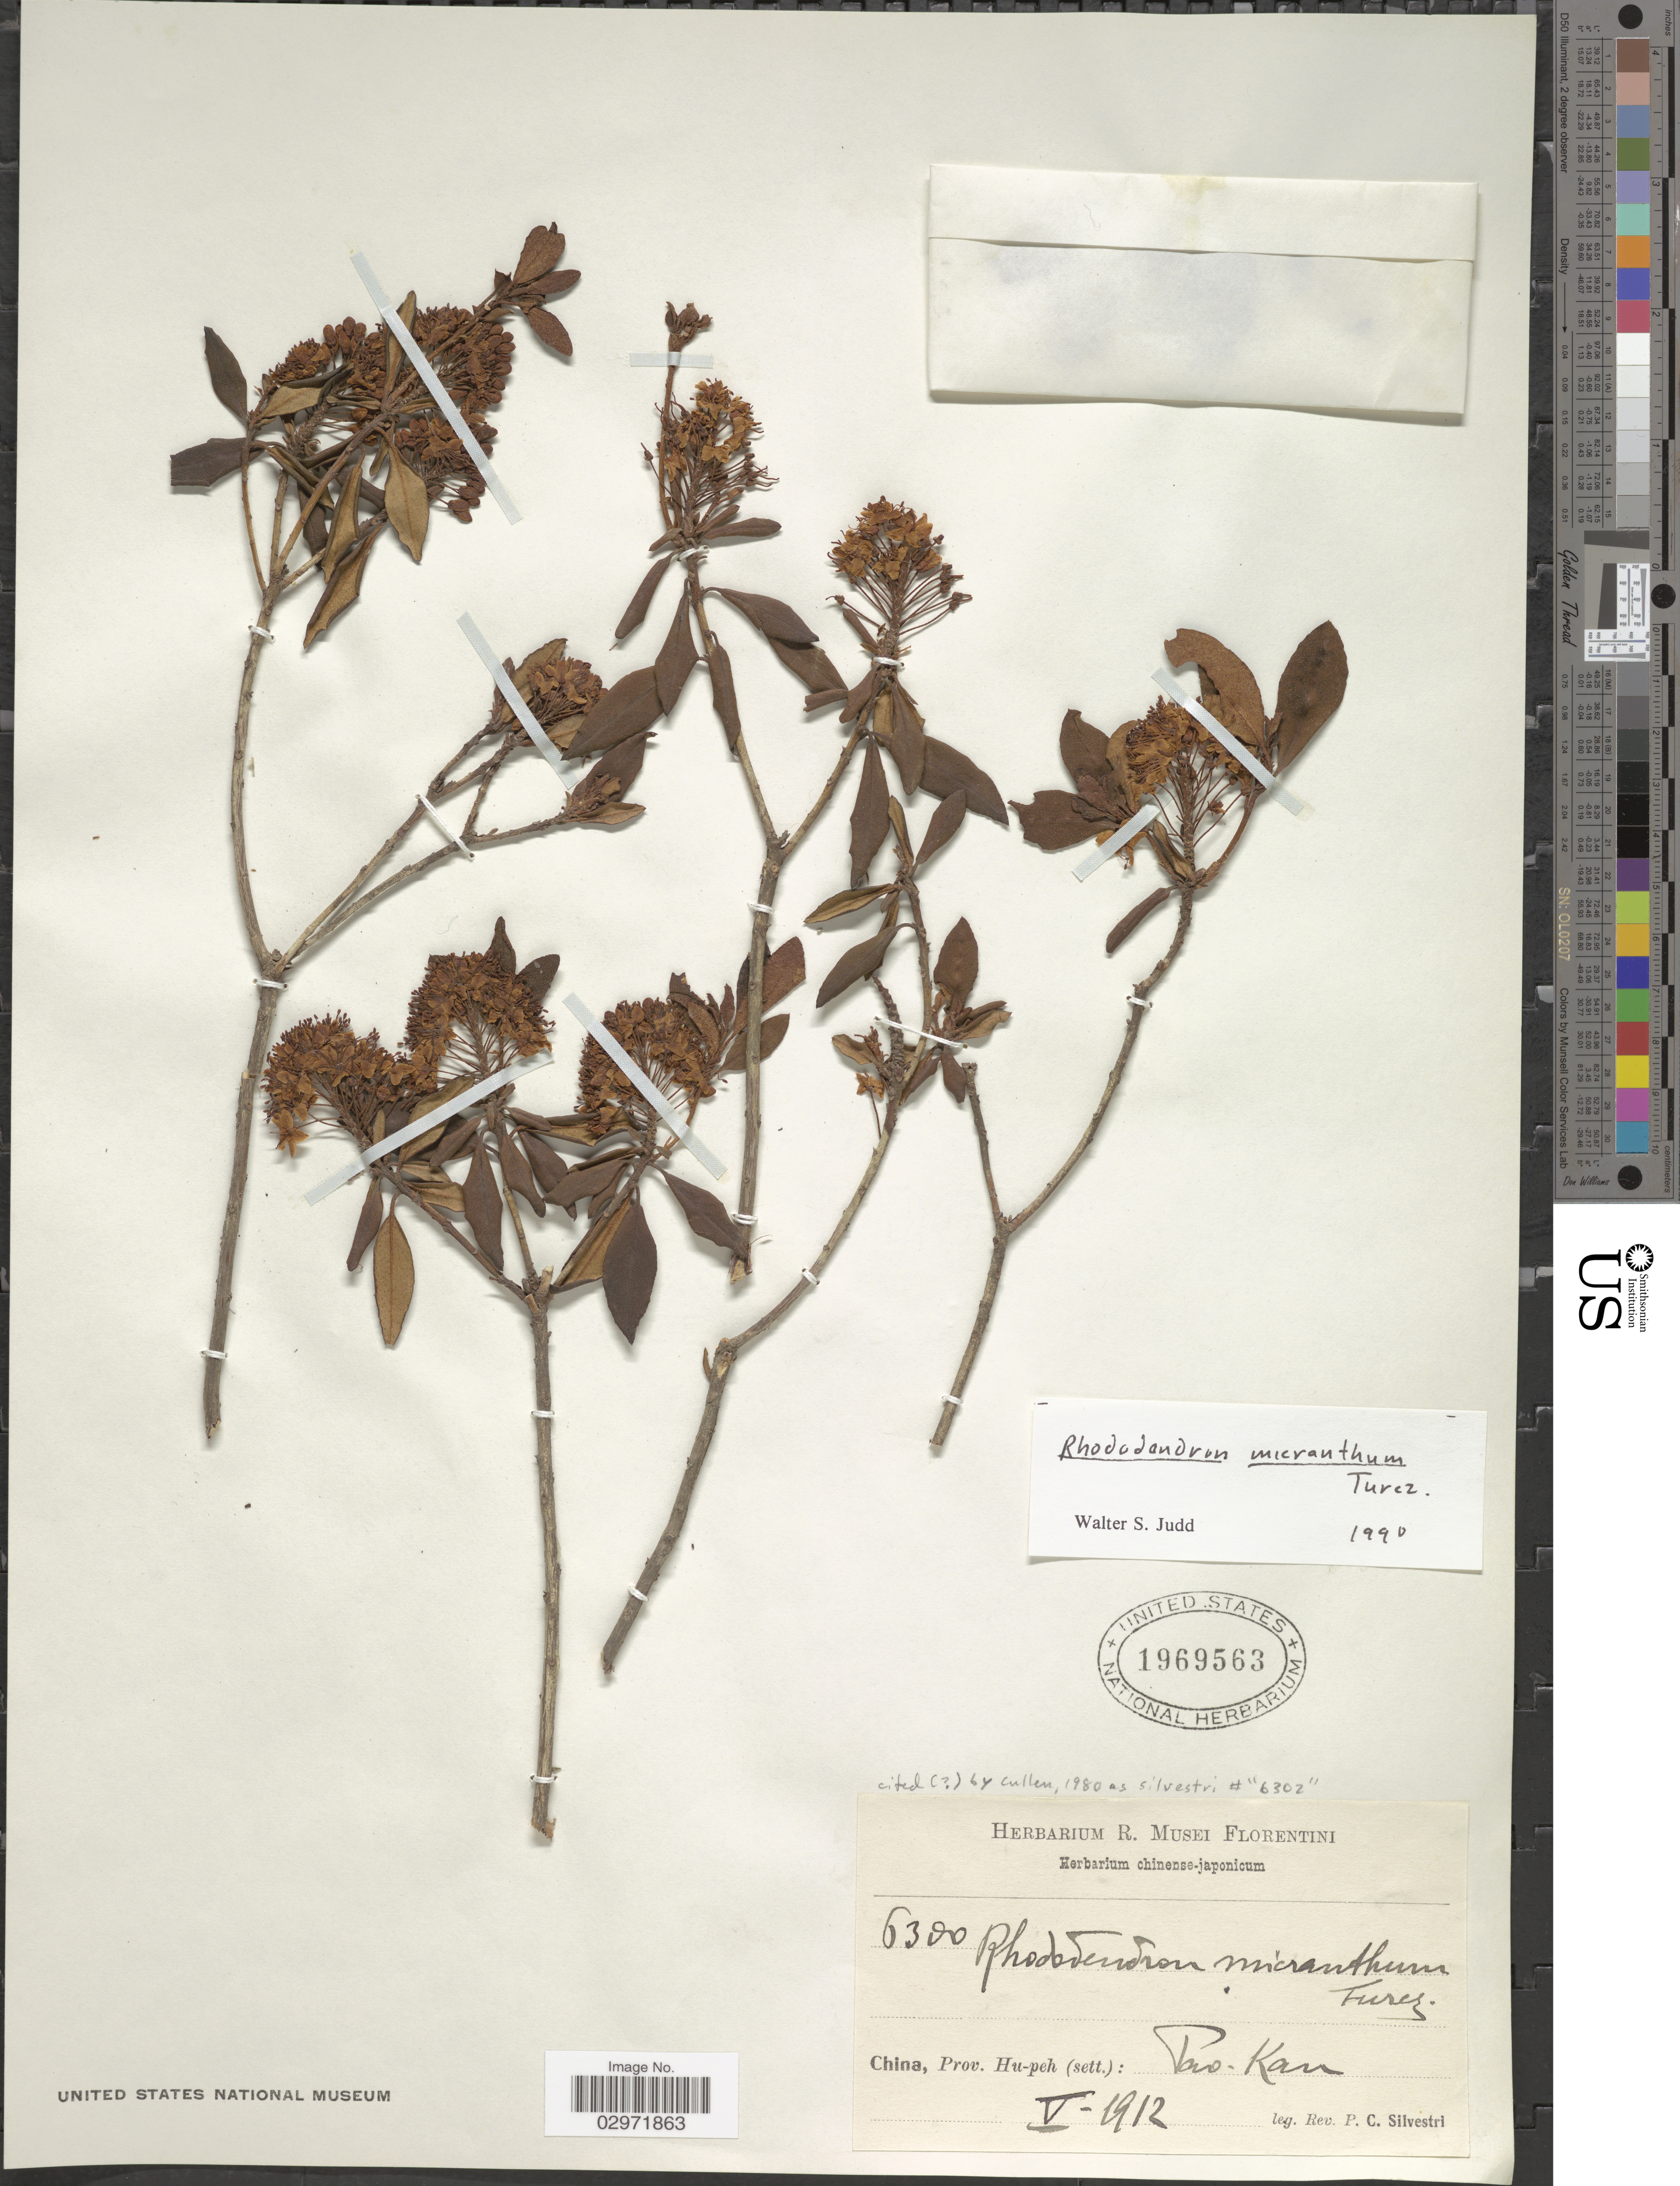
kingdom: Plantae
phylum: Tracheophyta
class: Magnoliopsida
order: Ericales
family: Ericaceae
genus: Rhododendron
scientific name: Rhododendron micranthum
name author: Turcz.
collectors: P. Silvestri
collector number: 6300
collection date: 1912-05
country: China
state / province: Hubei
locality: Prov. Hu-peh (sett.): Pao-Kan.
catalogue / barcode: US 1969563